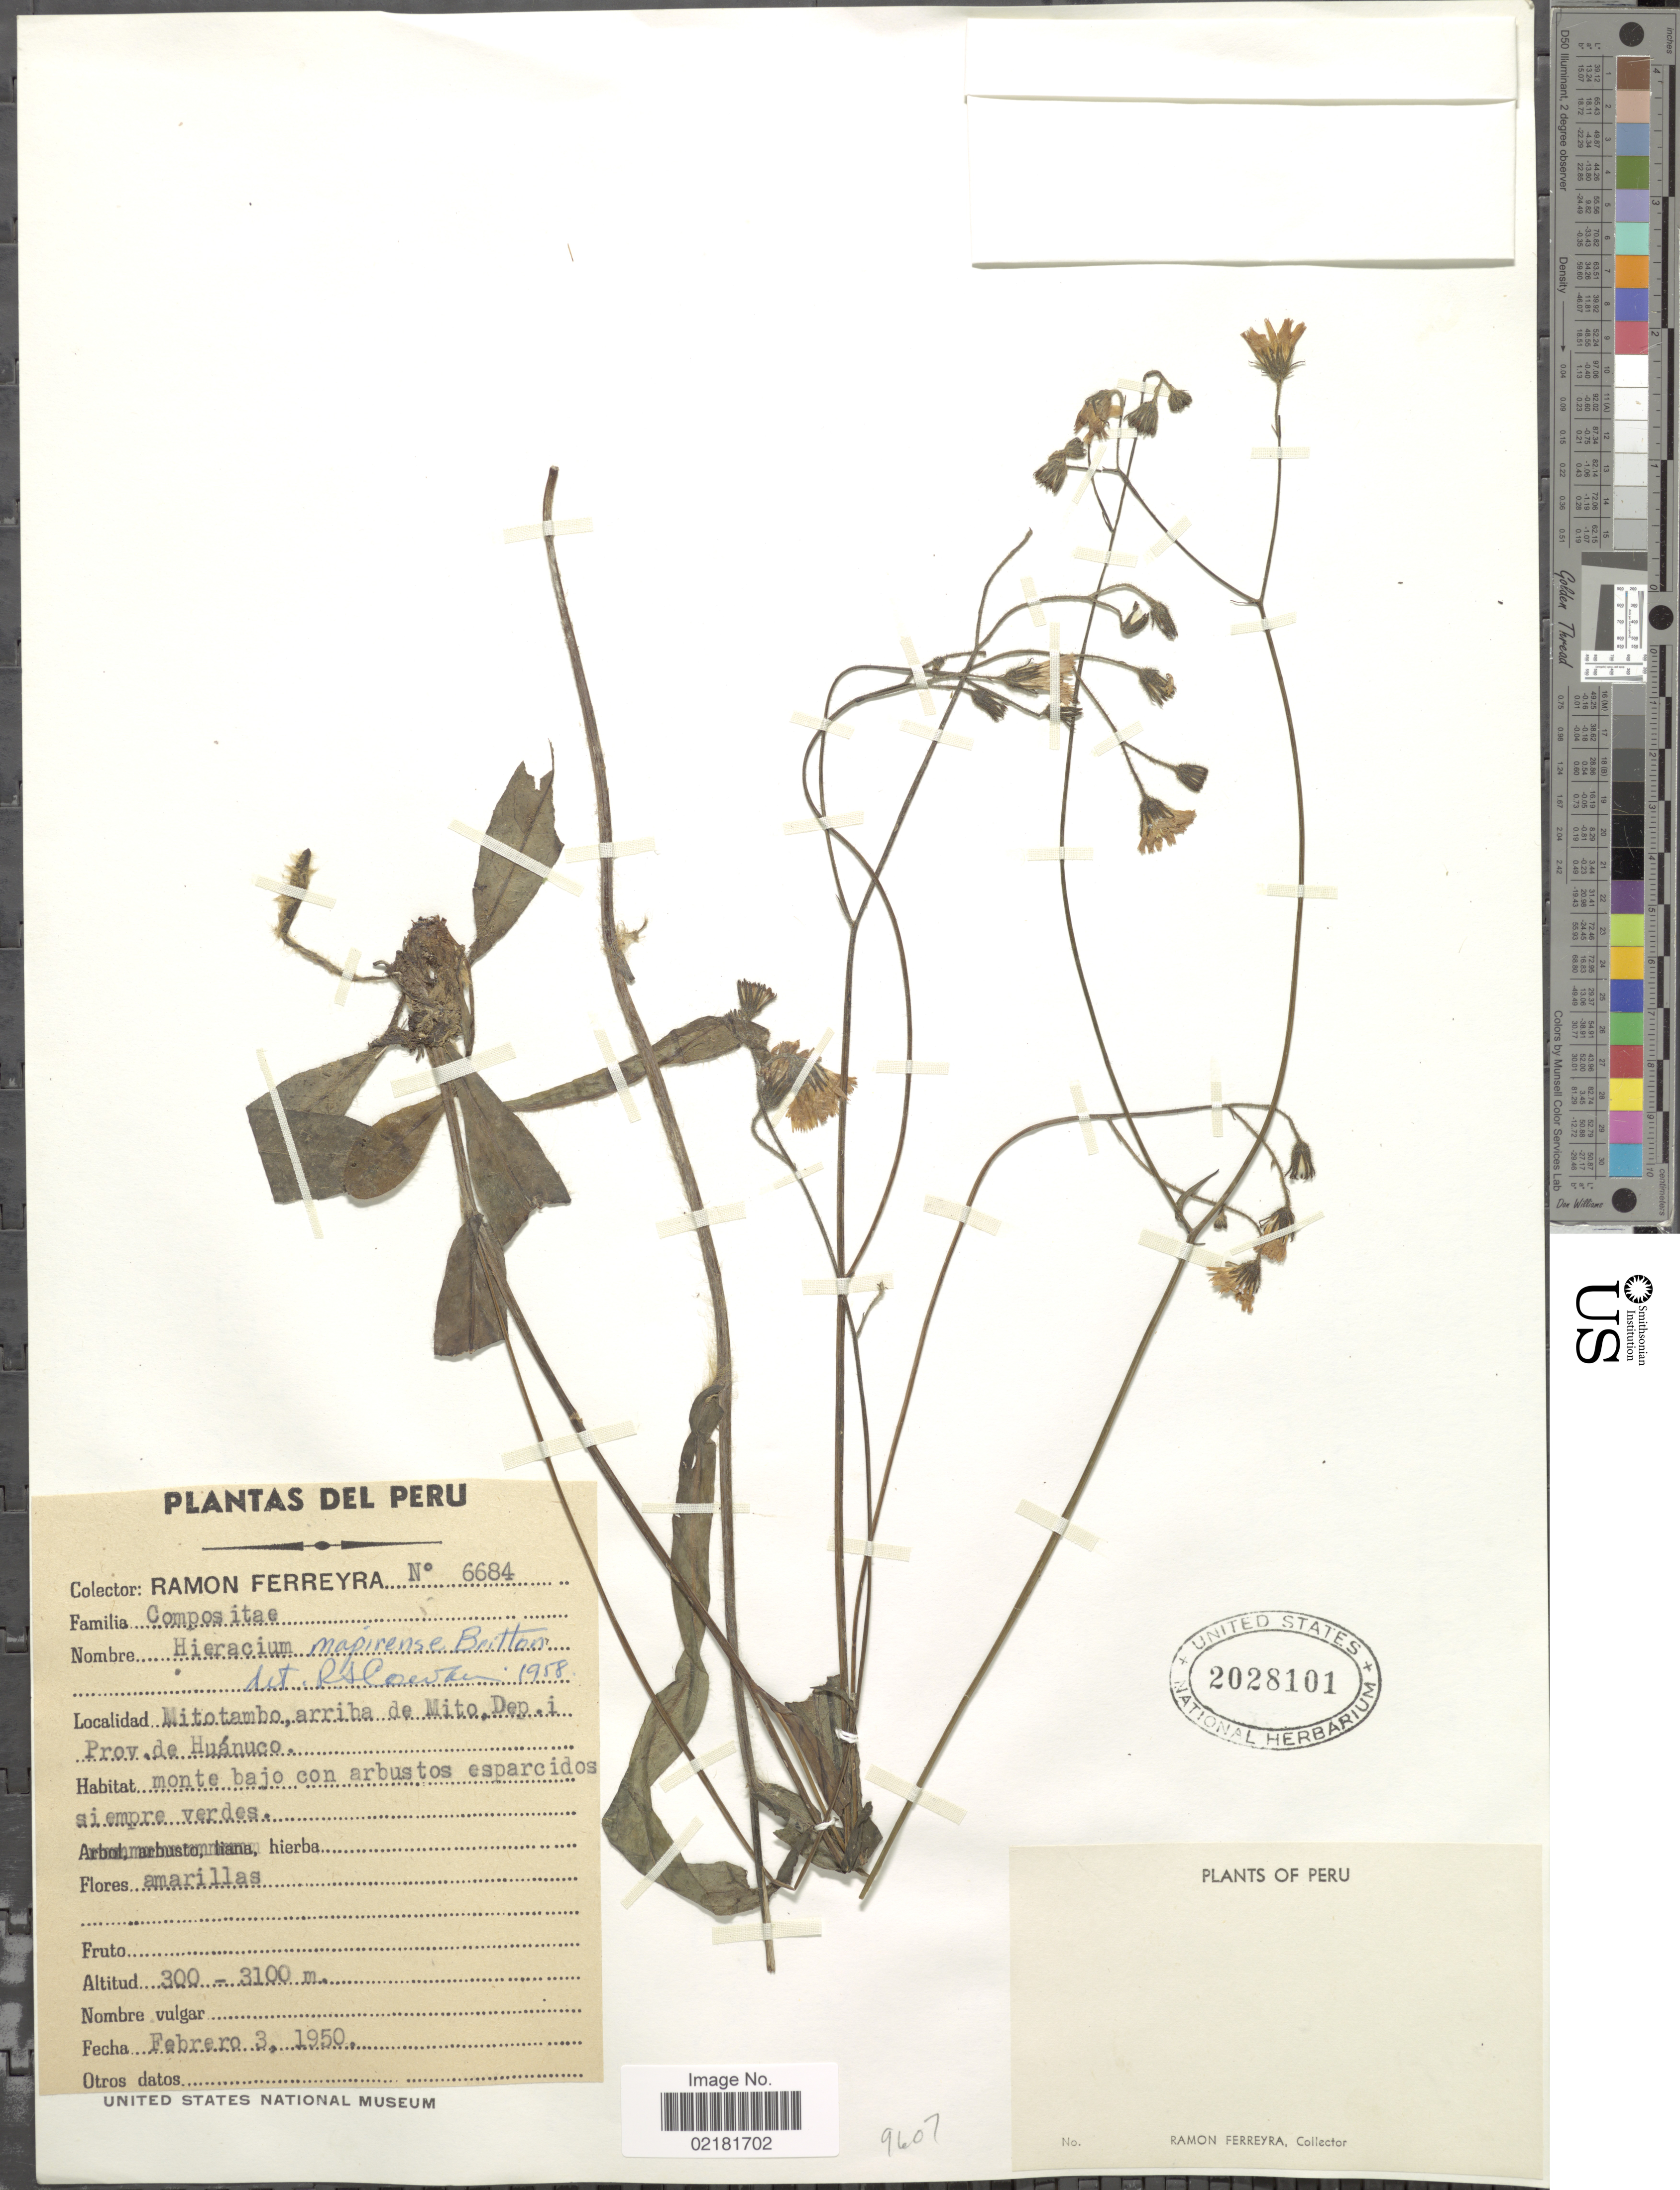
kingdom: Plantae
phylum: Tracheophyta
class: Magnoliopsida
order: Asterales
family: Asteraceae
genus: Hieracium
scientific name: Hieracium mapirense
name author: Britton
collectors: R. A. Ferreyra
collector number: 6684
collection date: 1950-02-03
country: Peru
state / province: Huánuco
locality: Mitotambo, arriba de Mito.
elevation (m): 300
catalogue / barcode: US 2028101